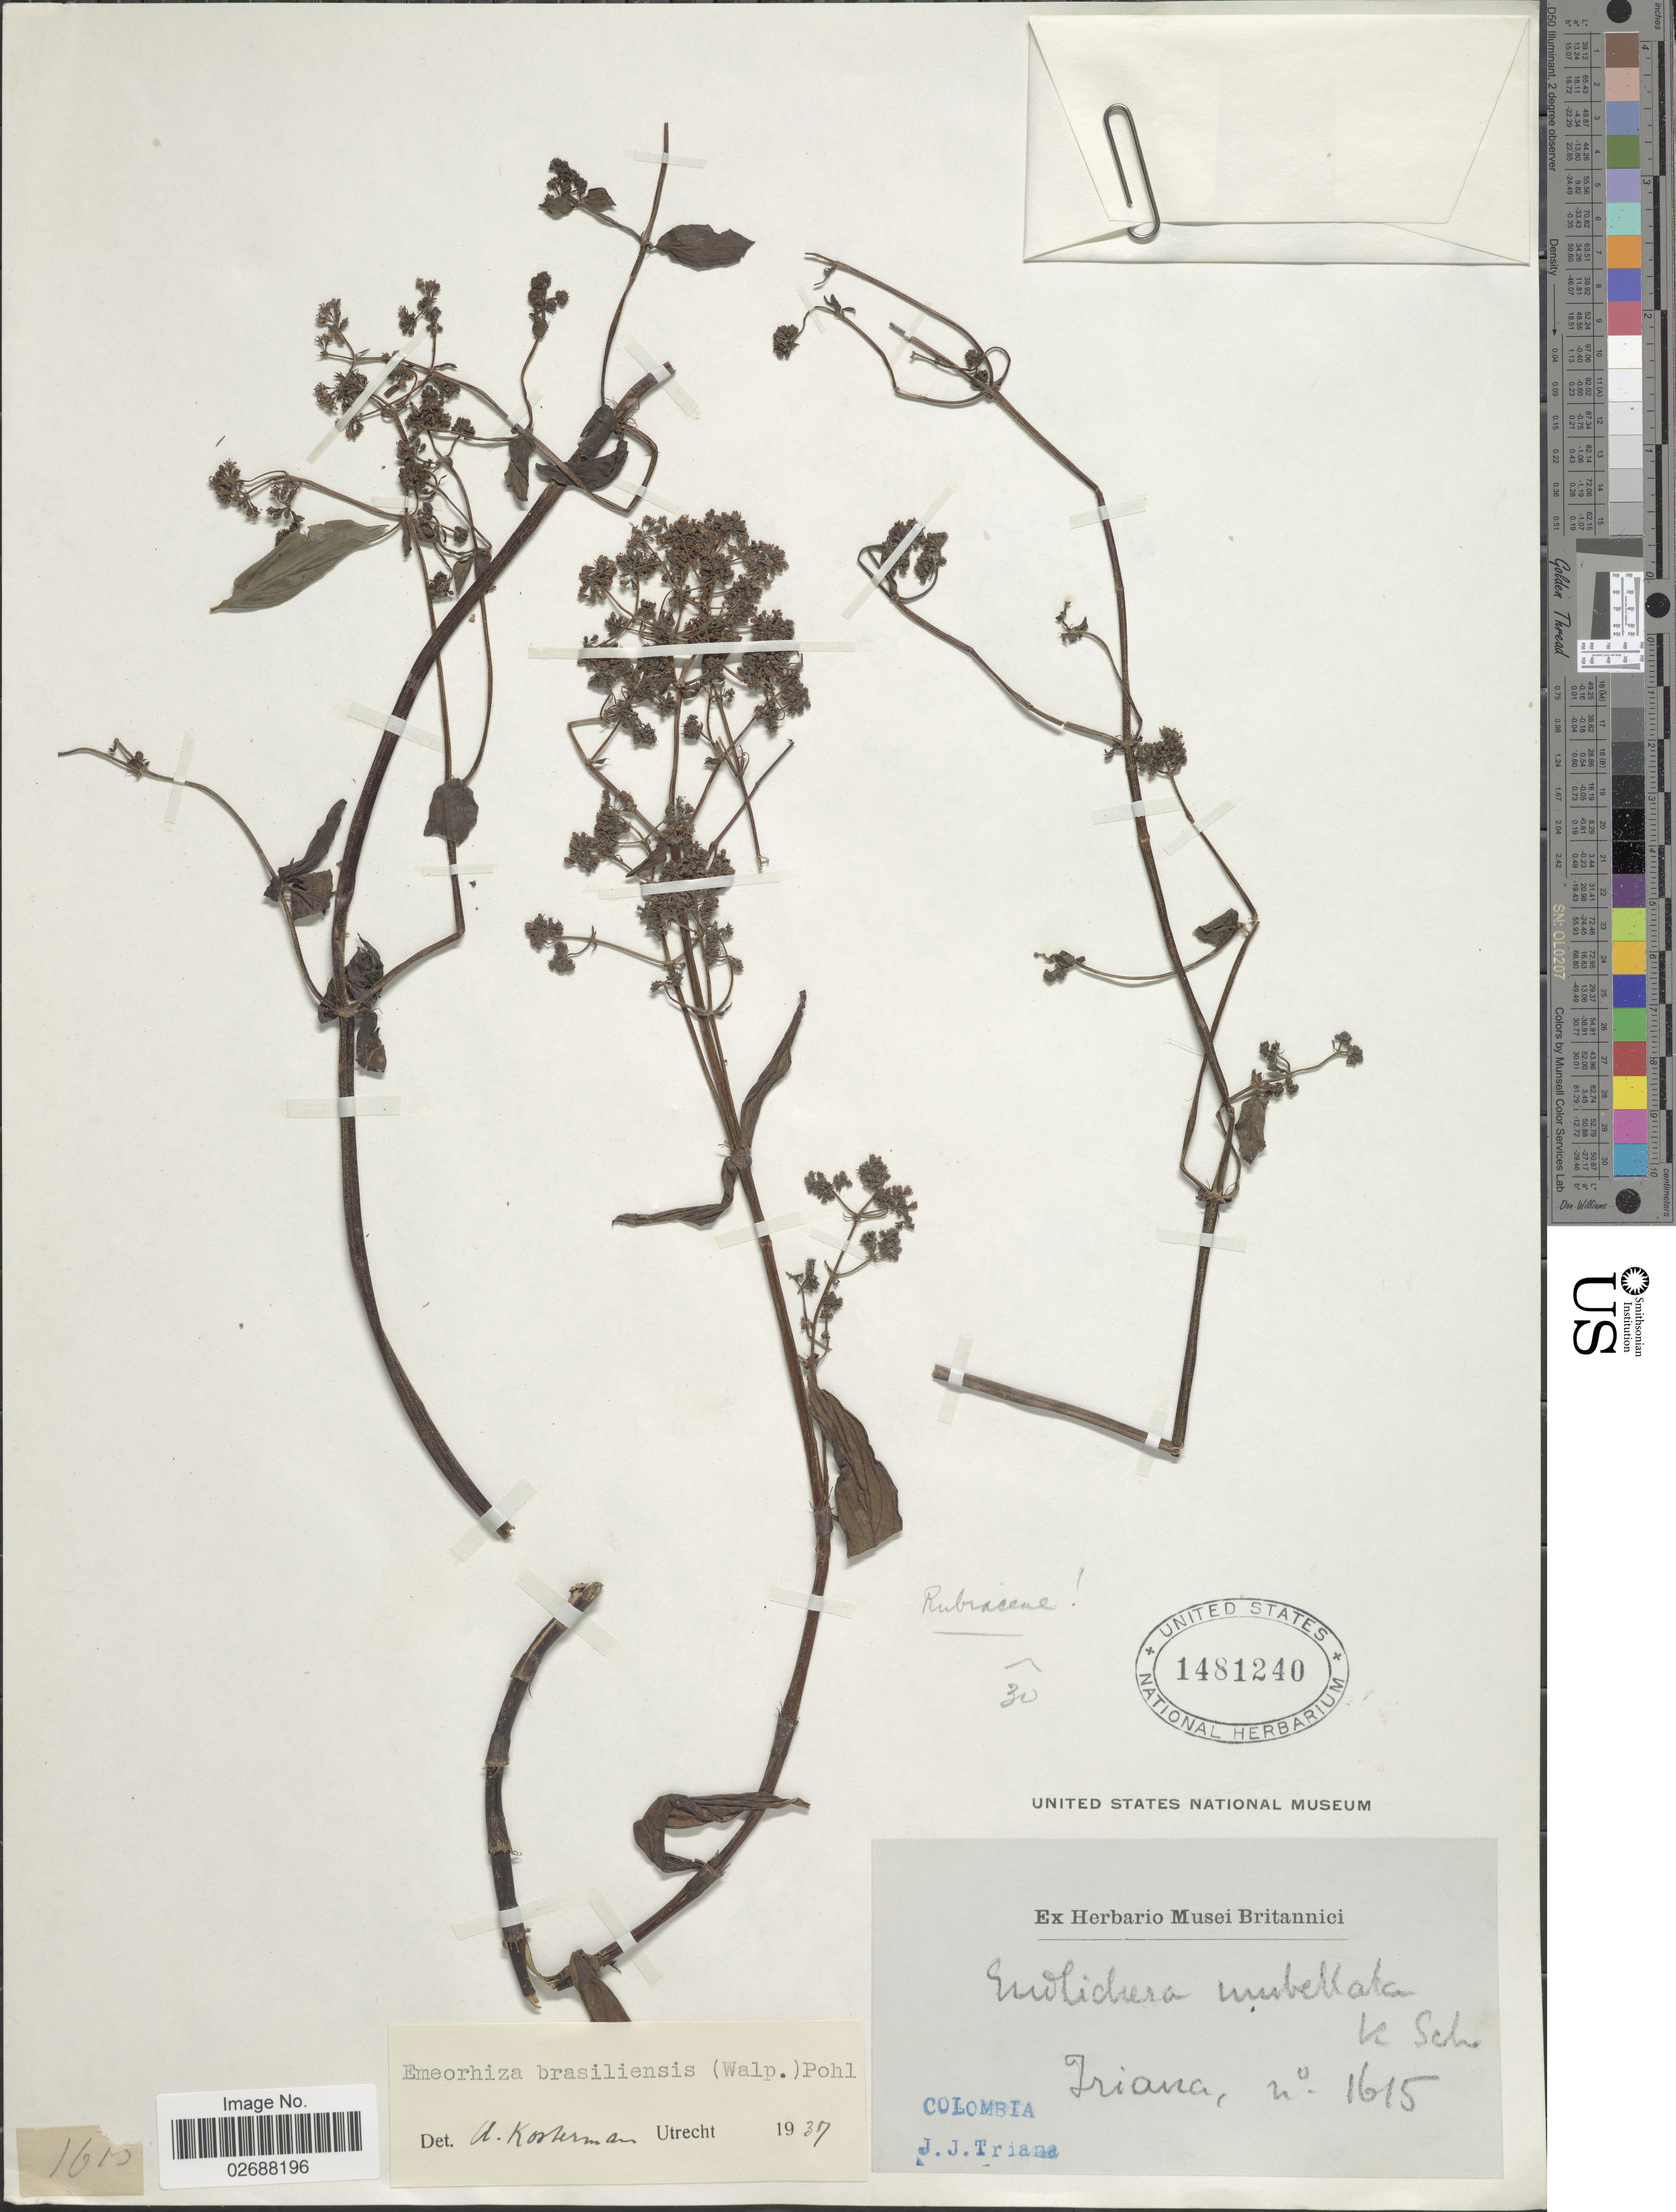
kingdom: Plantae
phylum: Tracheophyta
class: Magnoliopsida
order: Gentianales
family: Rubiaceae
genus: Emmeorhiza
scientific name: Emmeorhiza umbellata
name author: (Spreng.) K. Schum.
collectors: J. J. Triana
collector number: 1615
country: Colombia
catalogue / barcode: US 1481240